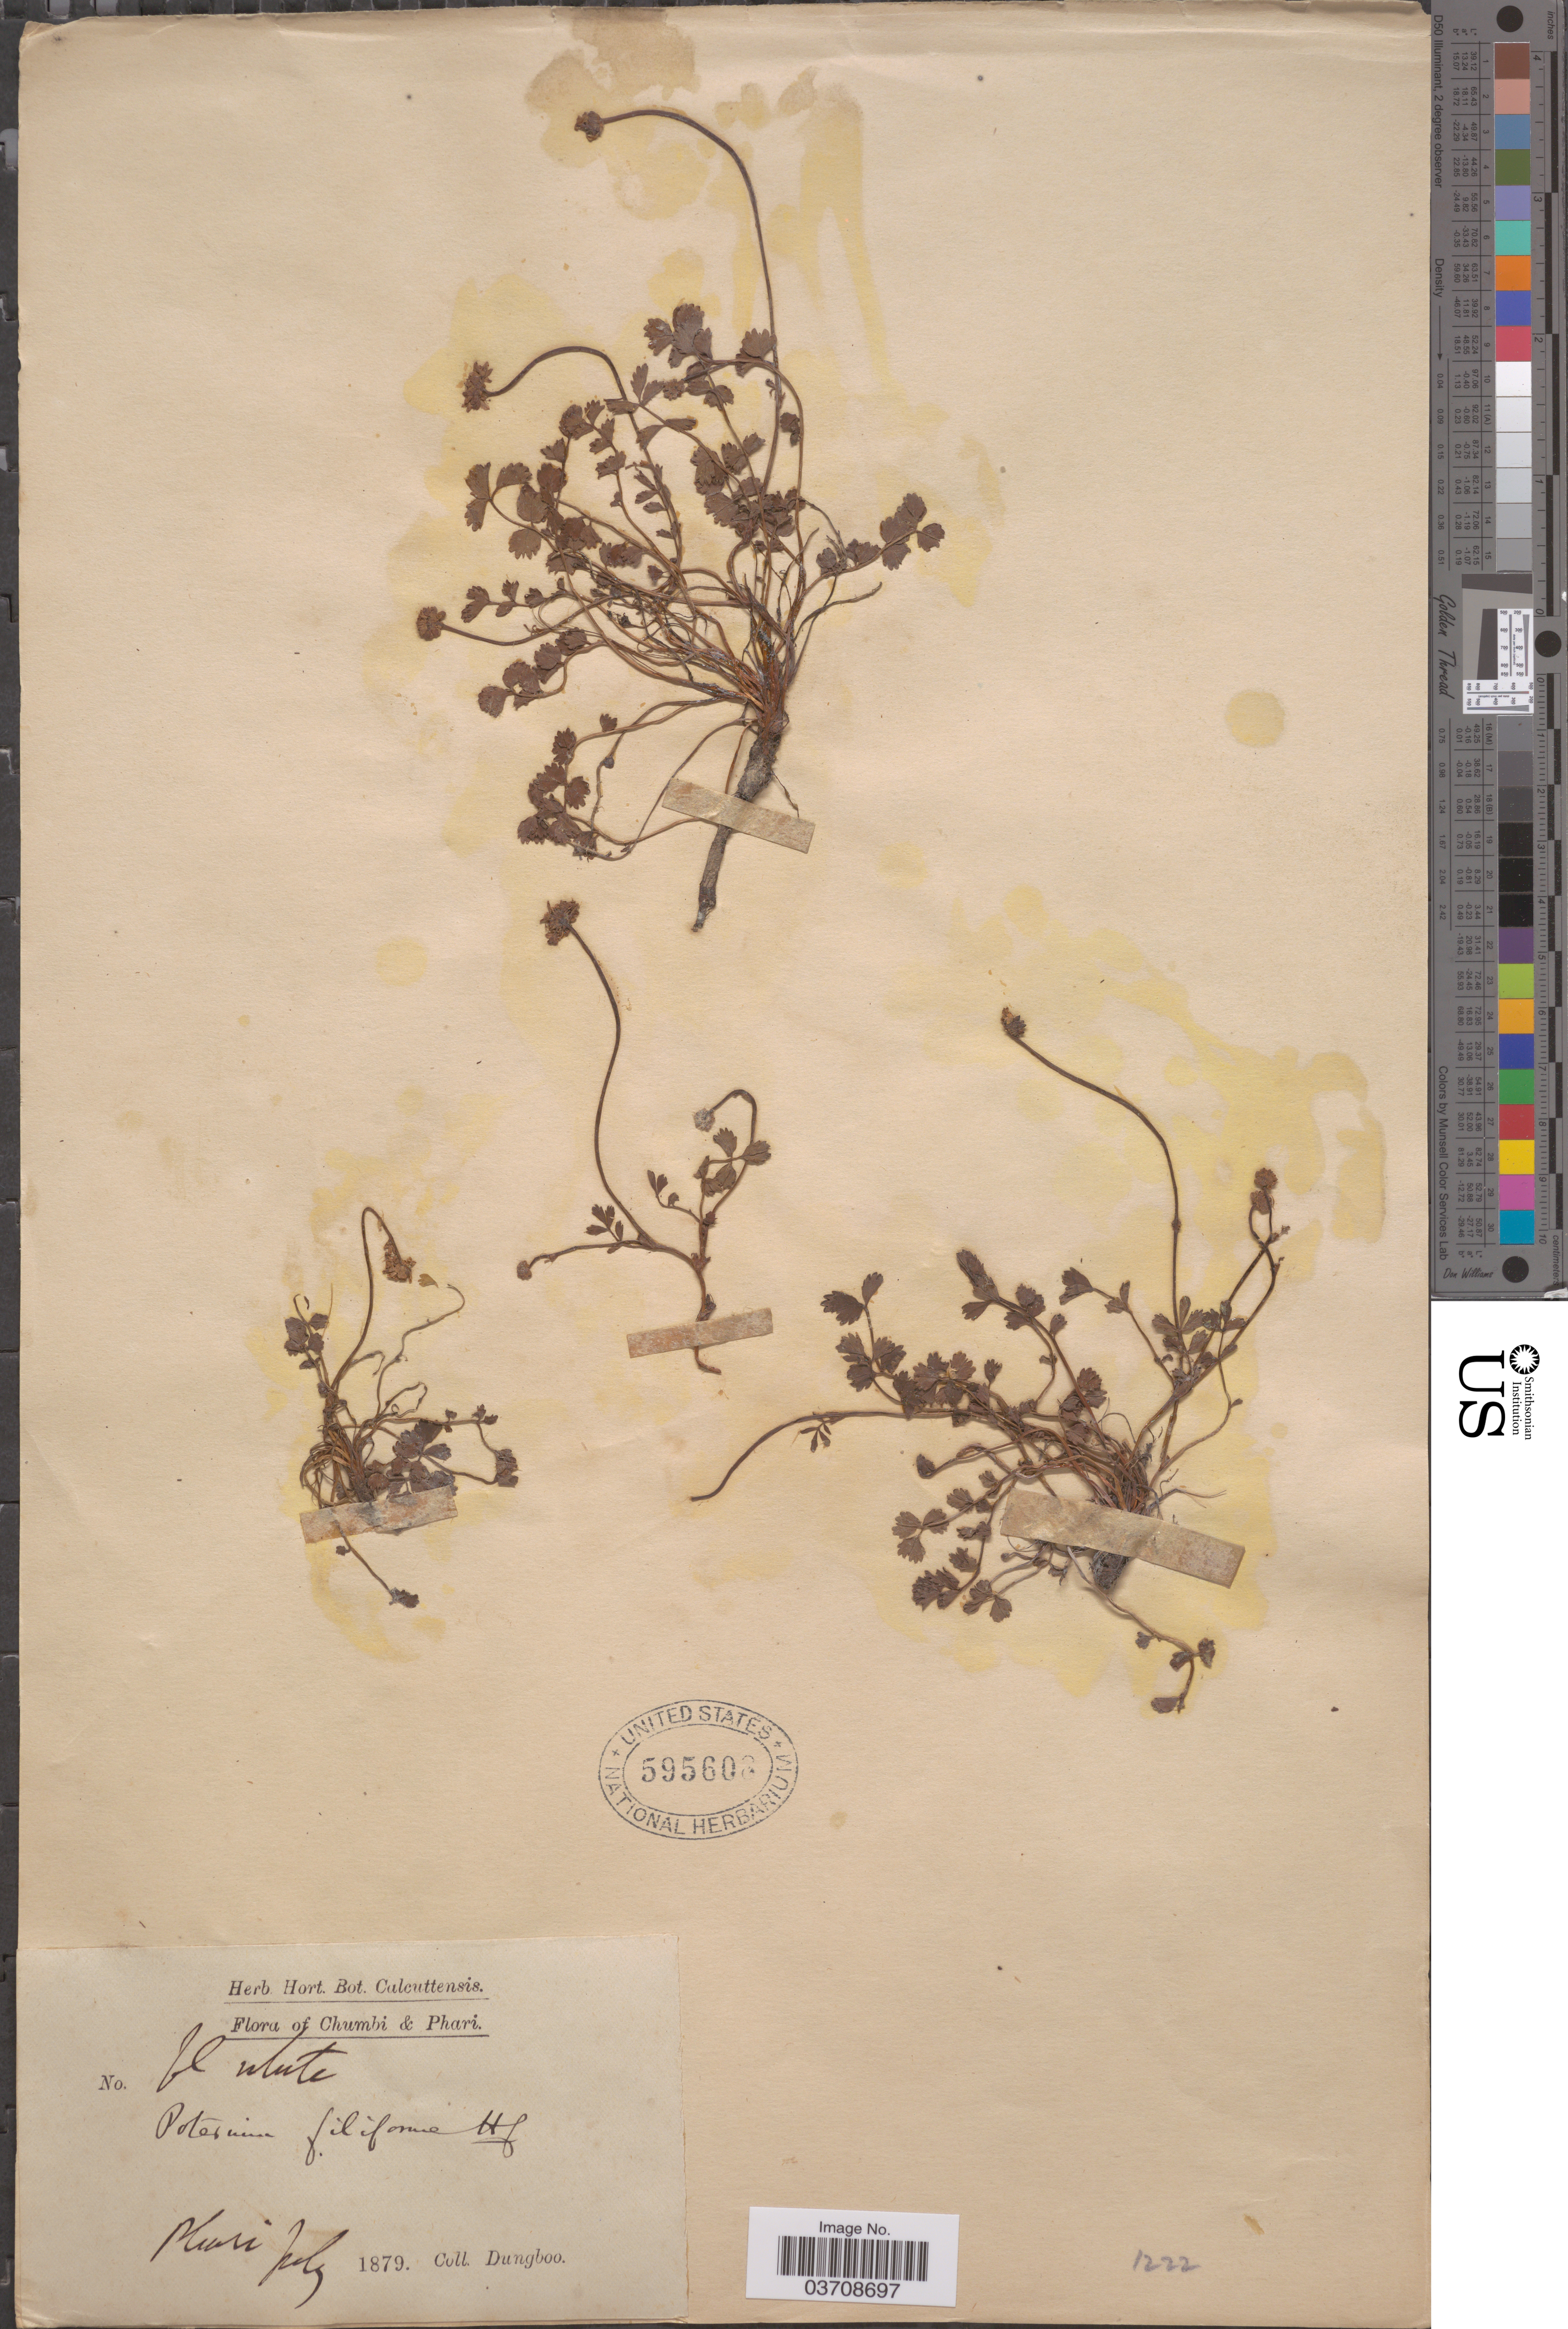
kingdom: Plantae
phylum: Tracheophyta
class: Magnoliopsida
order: Rosales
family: Rosaceae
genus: Sanguisorba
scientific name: Sanguisorba filiformis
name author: (Hook. f.) Hand.-Mazz.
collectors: Dungboo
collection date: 1879-07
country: China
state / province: Xizang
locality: Chumbi & Phari. Phari.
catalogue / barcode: US 595608